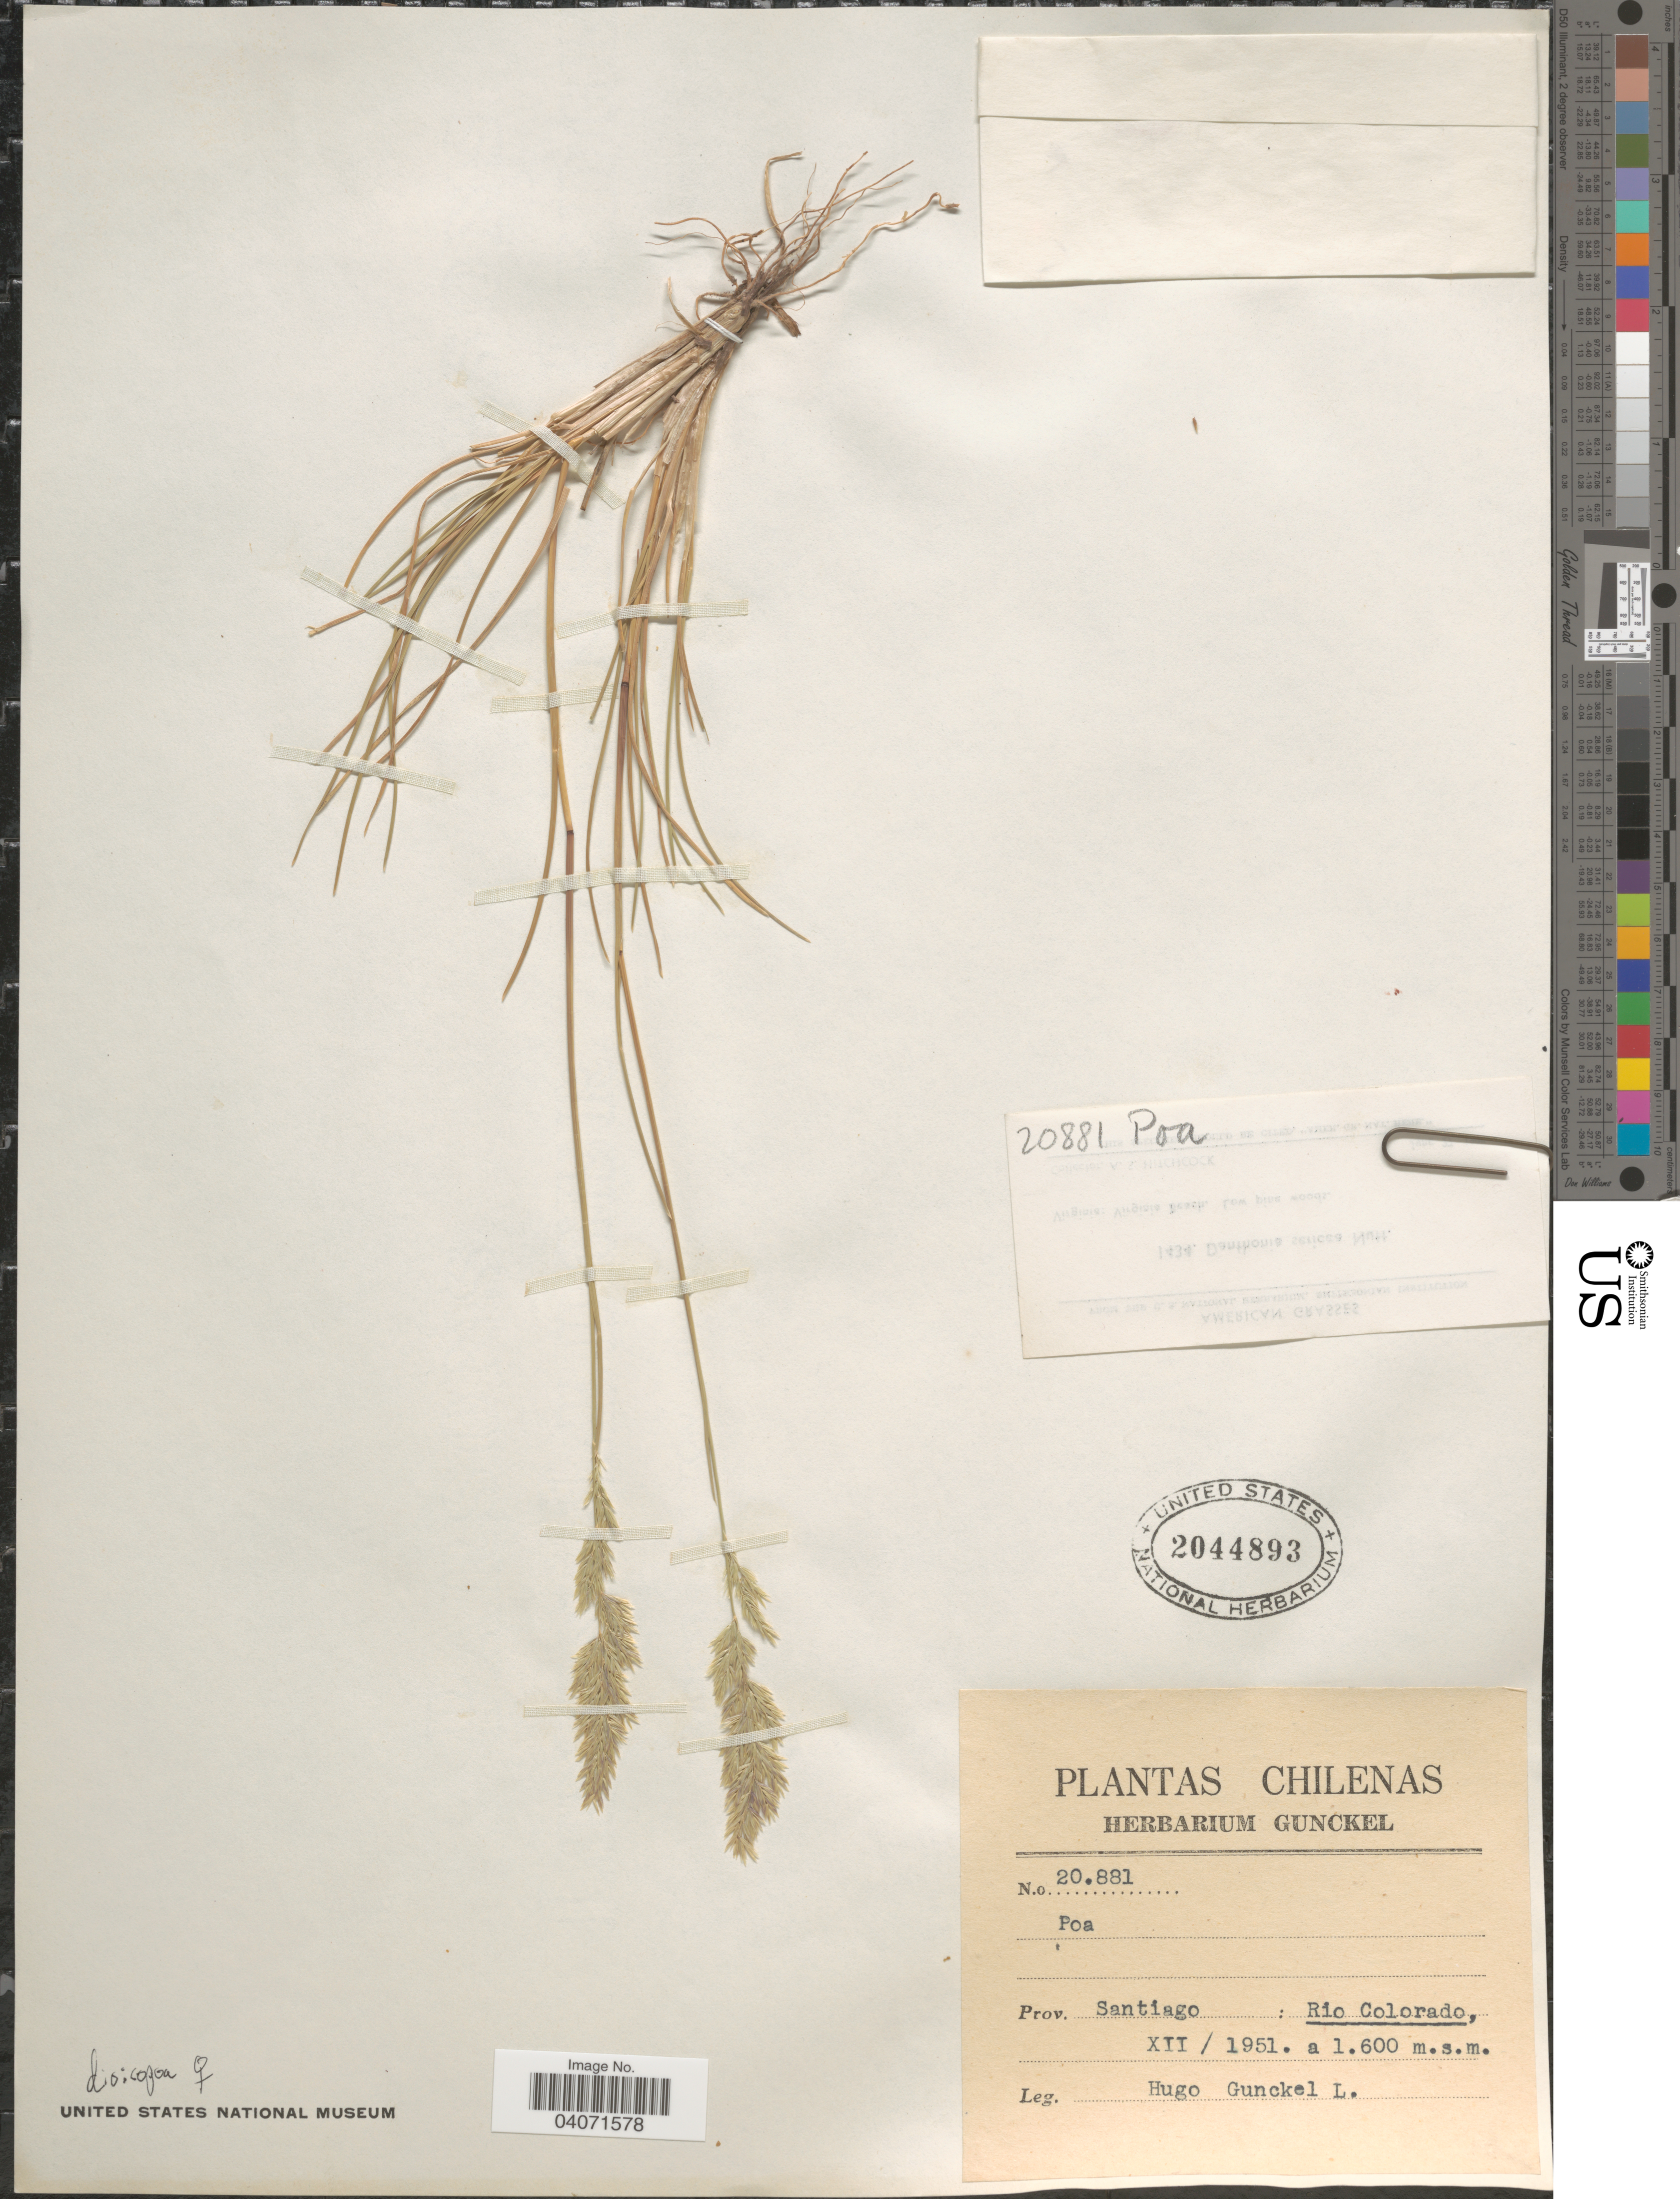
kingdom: Plantae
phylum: Tracheophyta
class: Liliopsida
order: Poales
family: Poaceae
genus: Poa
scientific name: Poa sp.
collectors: H. Gunckel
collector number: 20881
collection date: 1951-12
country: Chile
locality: Prov. Santiago: Rio Colorado.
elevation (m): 1600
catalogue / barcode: US 2044893